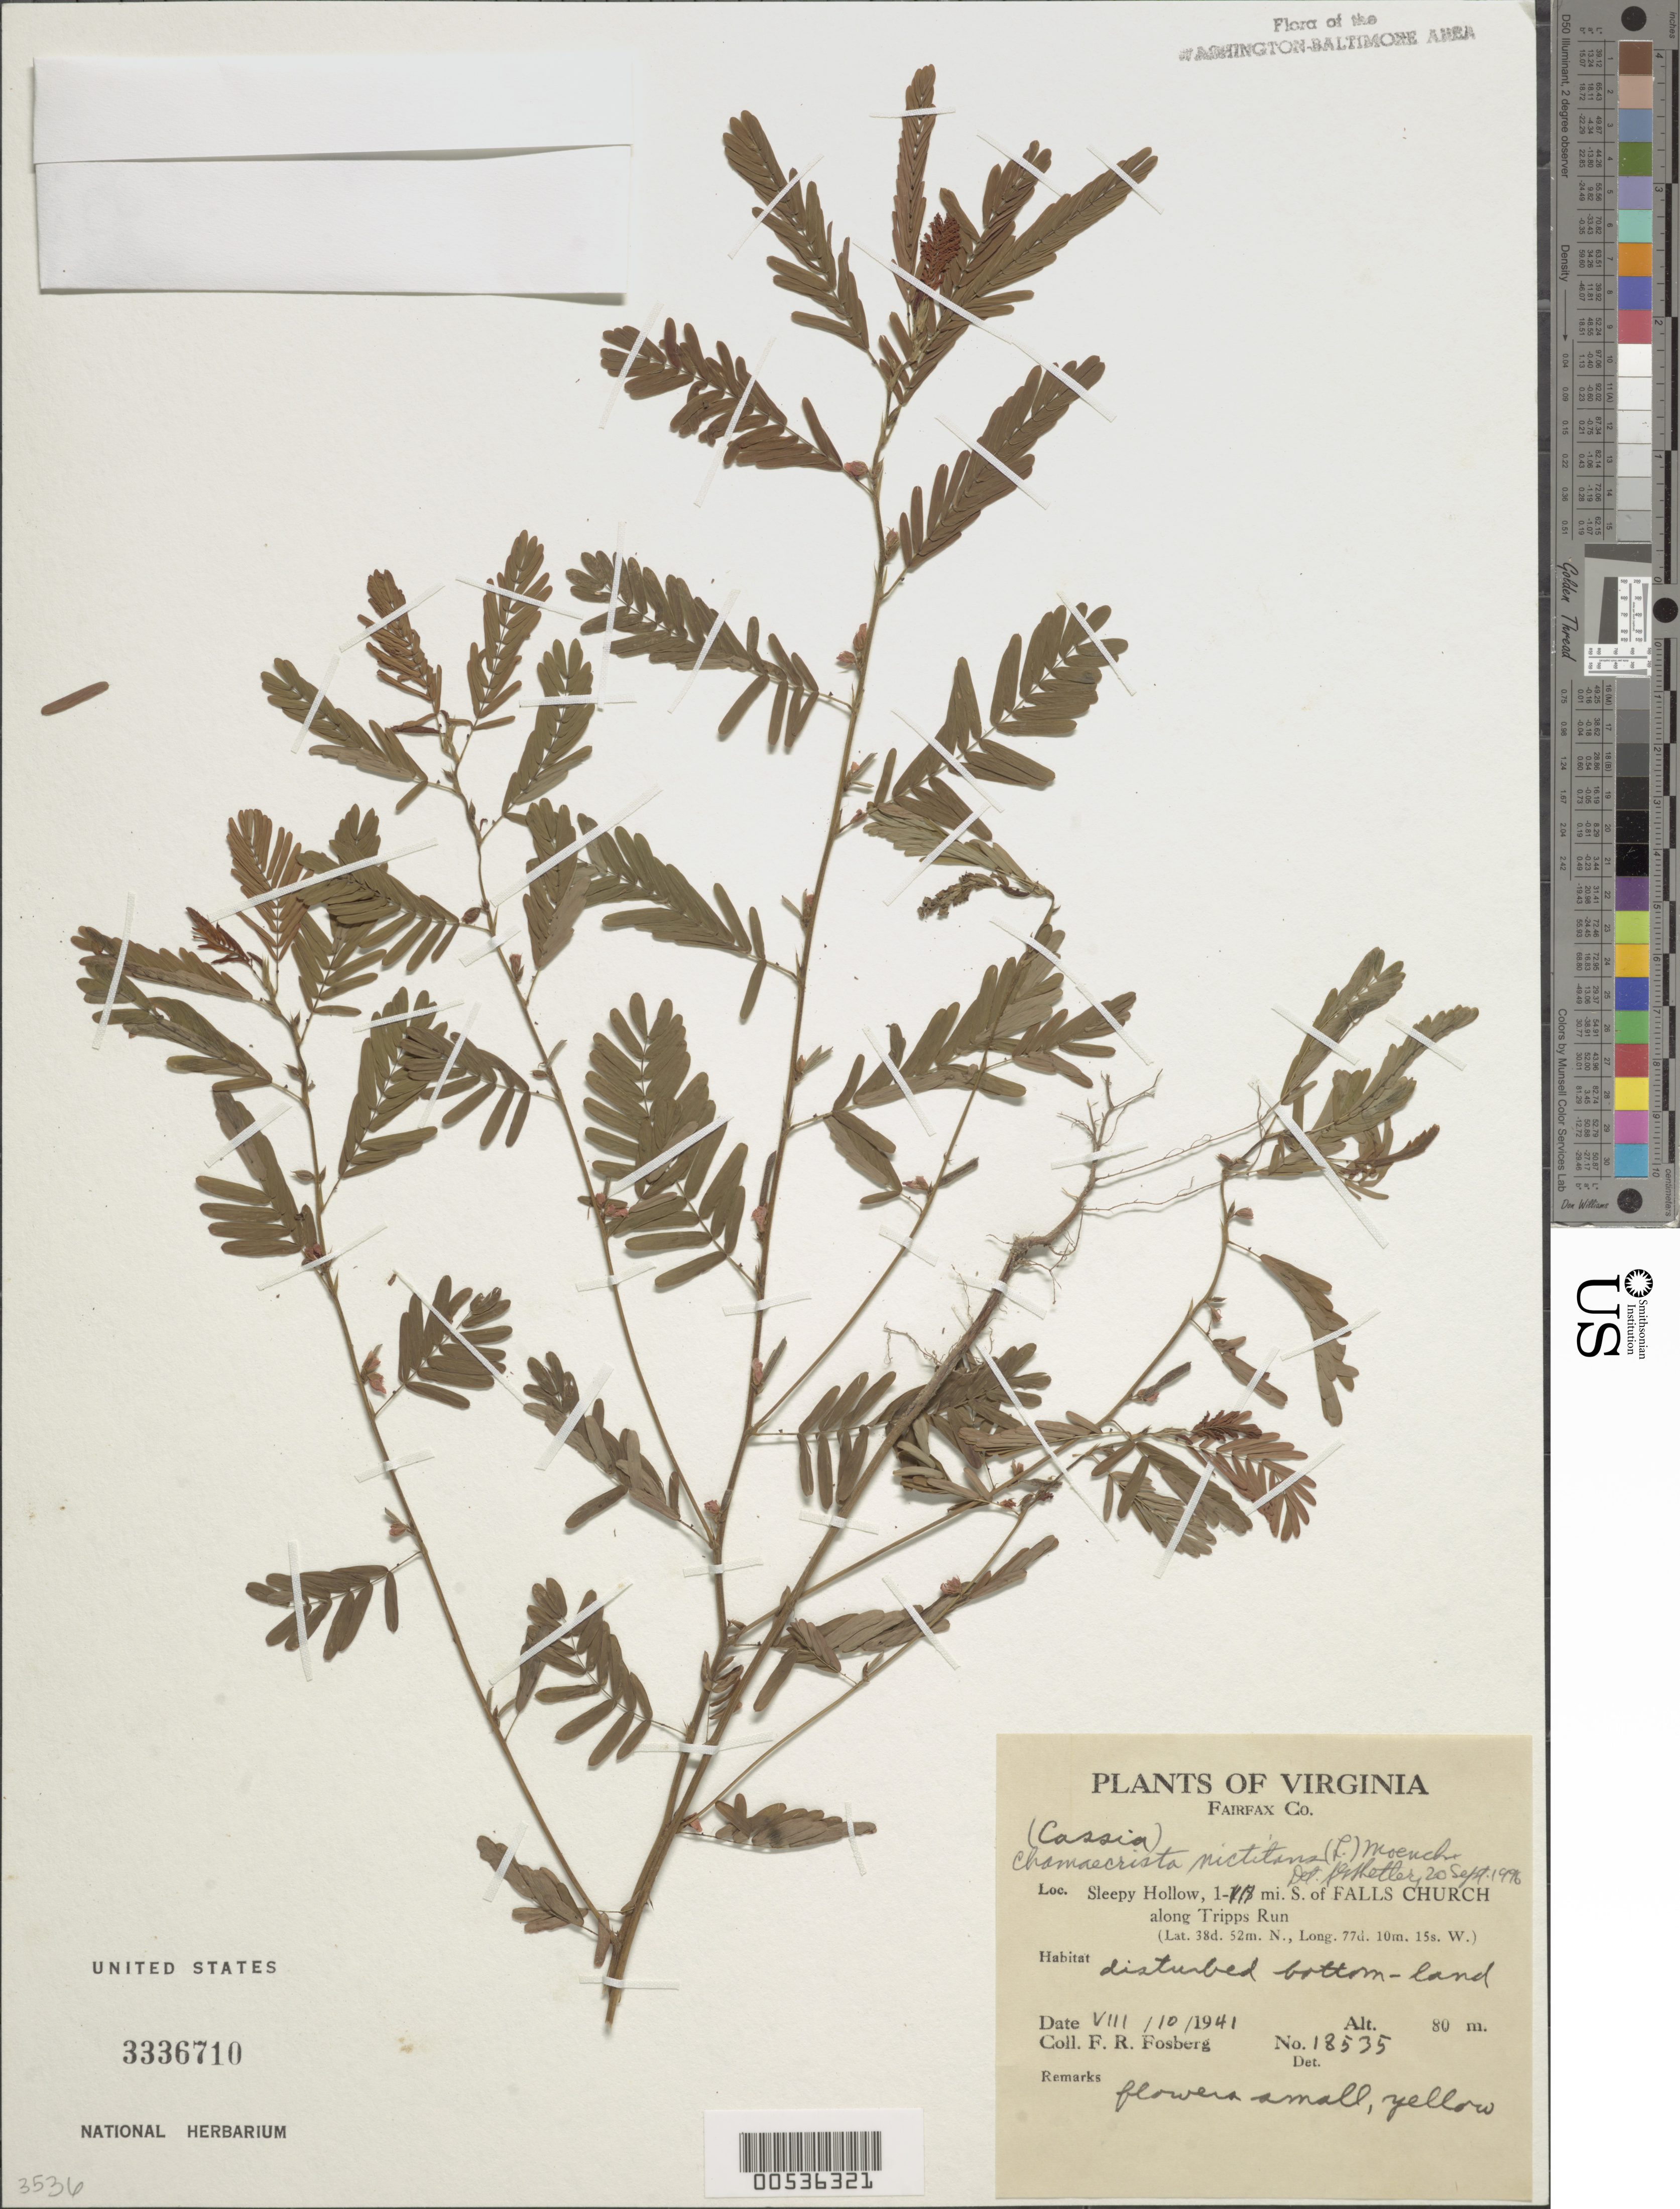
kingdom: Plantae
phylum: Tracheophyta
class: Magnoliopsida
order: Fabales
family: Fabaceae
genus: Chamaecrista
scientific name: Chamaecrista nictitans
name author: (L.) Moench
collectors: F. R. Fosberg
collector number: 18535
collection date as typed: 10 Aug 1941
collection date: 1941-08-10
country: United States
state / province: Virginia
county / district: Fairfax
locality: Sleepy Hollow, S of Falls Church along Tripps Run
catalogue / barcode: US 3336710